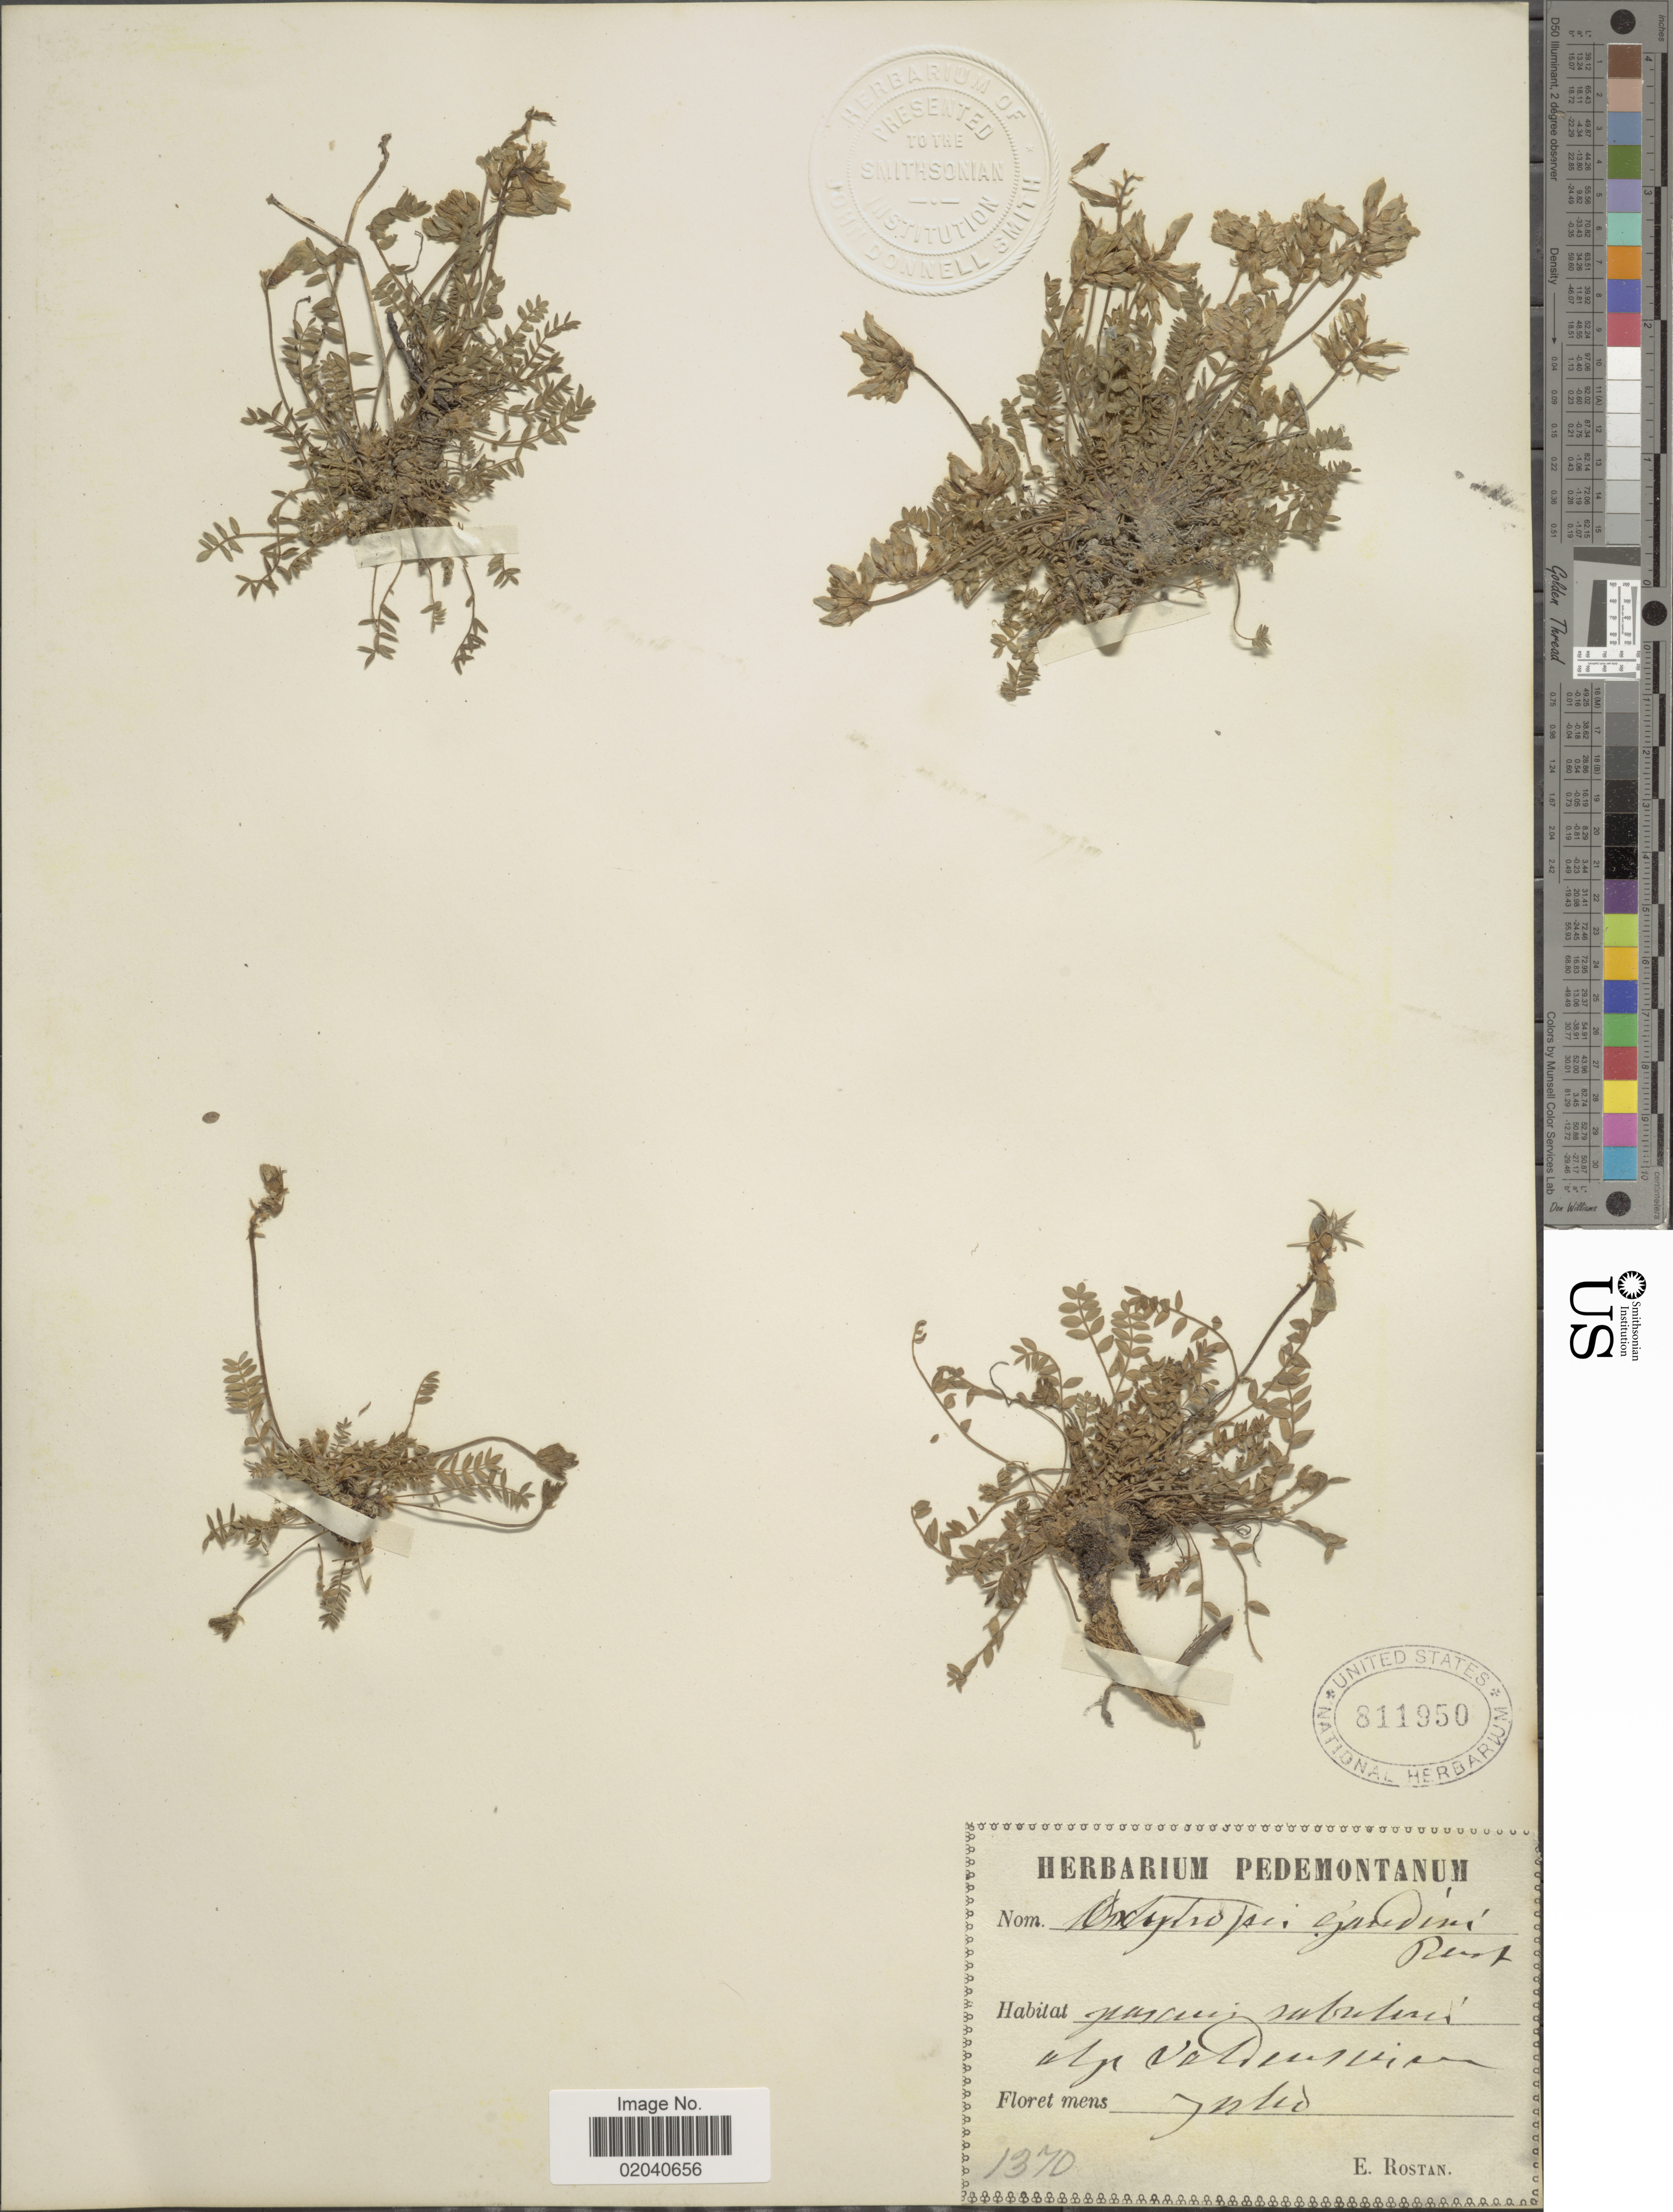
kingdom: Plantae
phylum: Tracheophyta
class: Magnoliopsida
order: Fabales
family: Fabaceae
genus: Oxytropis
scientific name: Oxytropis gaudini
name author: Bunge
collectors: E. Rostan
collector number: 1370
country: Italy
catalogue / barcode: US 811950